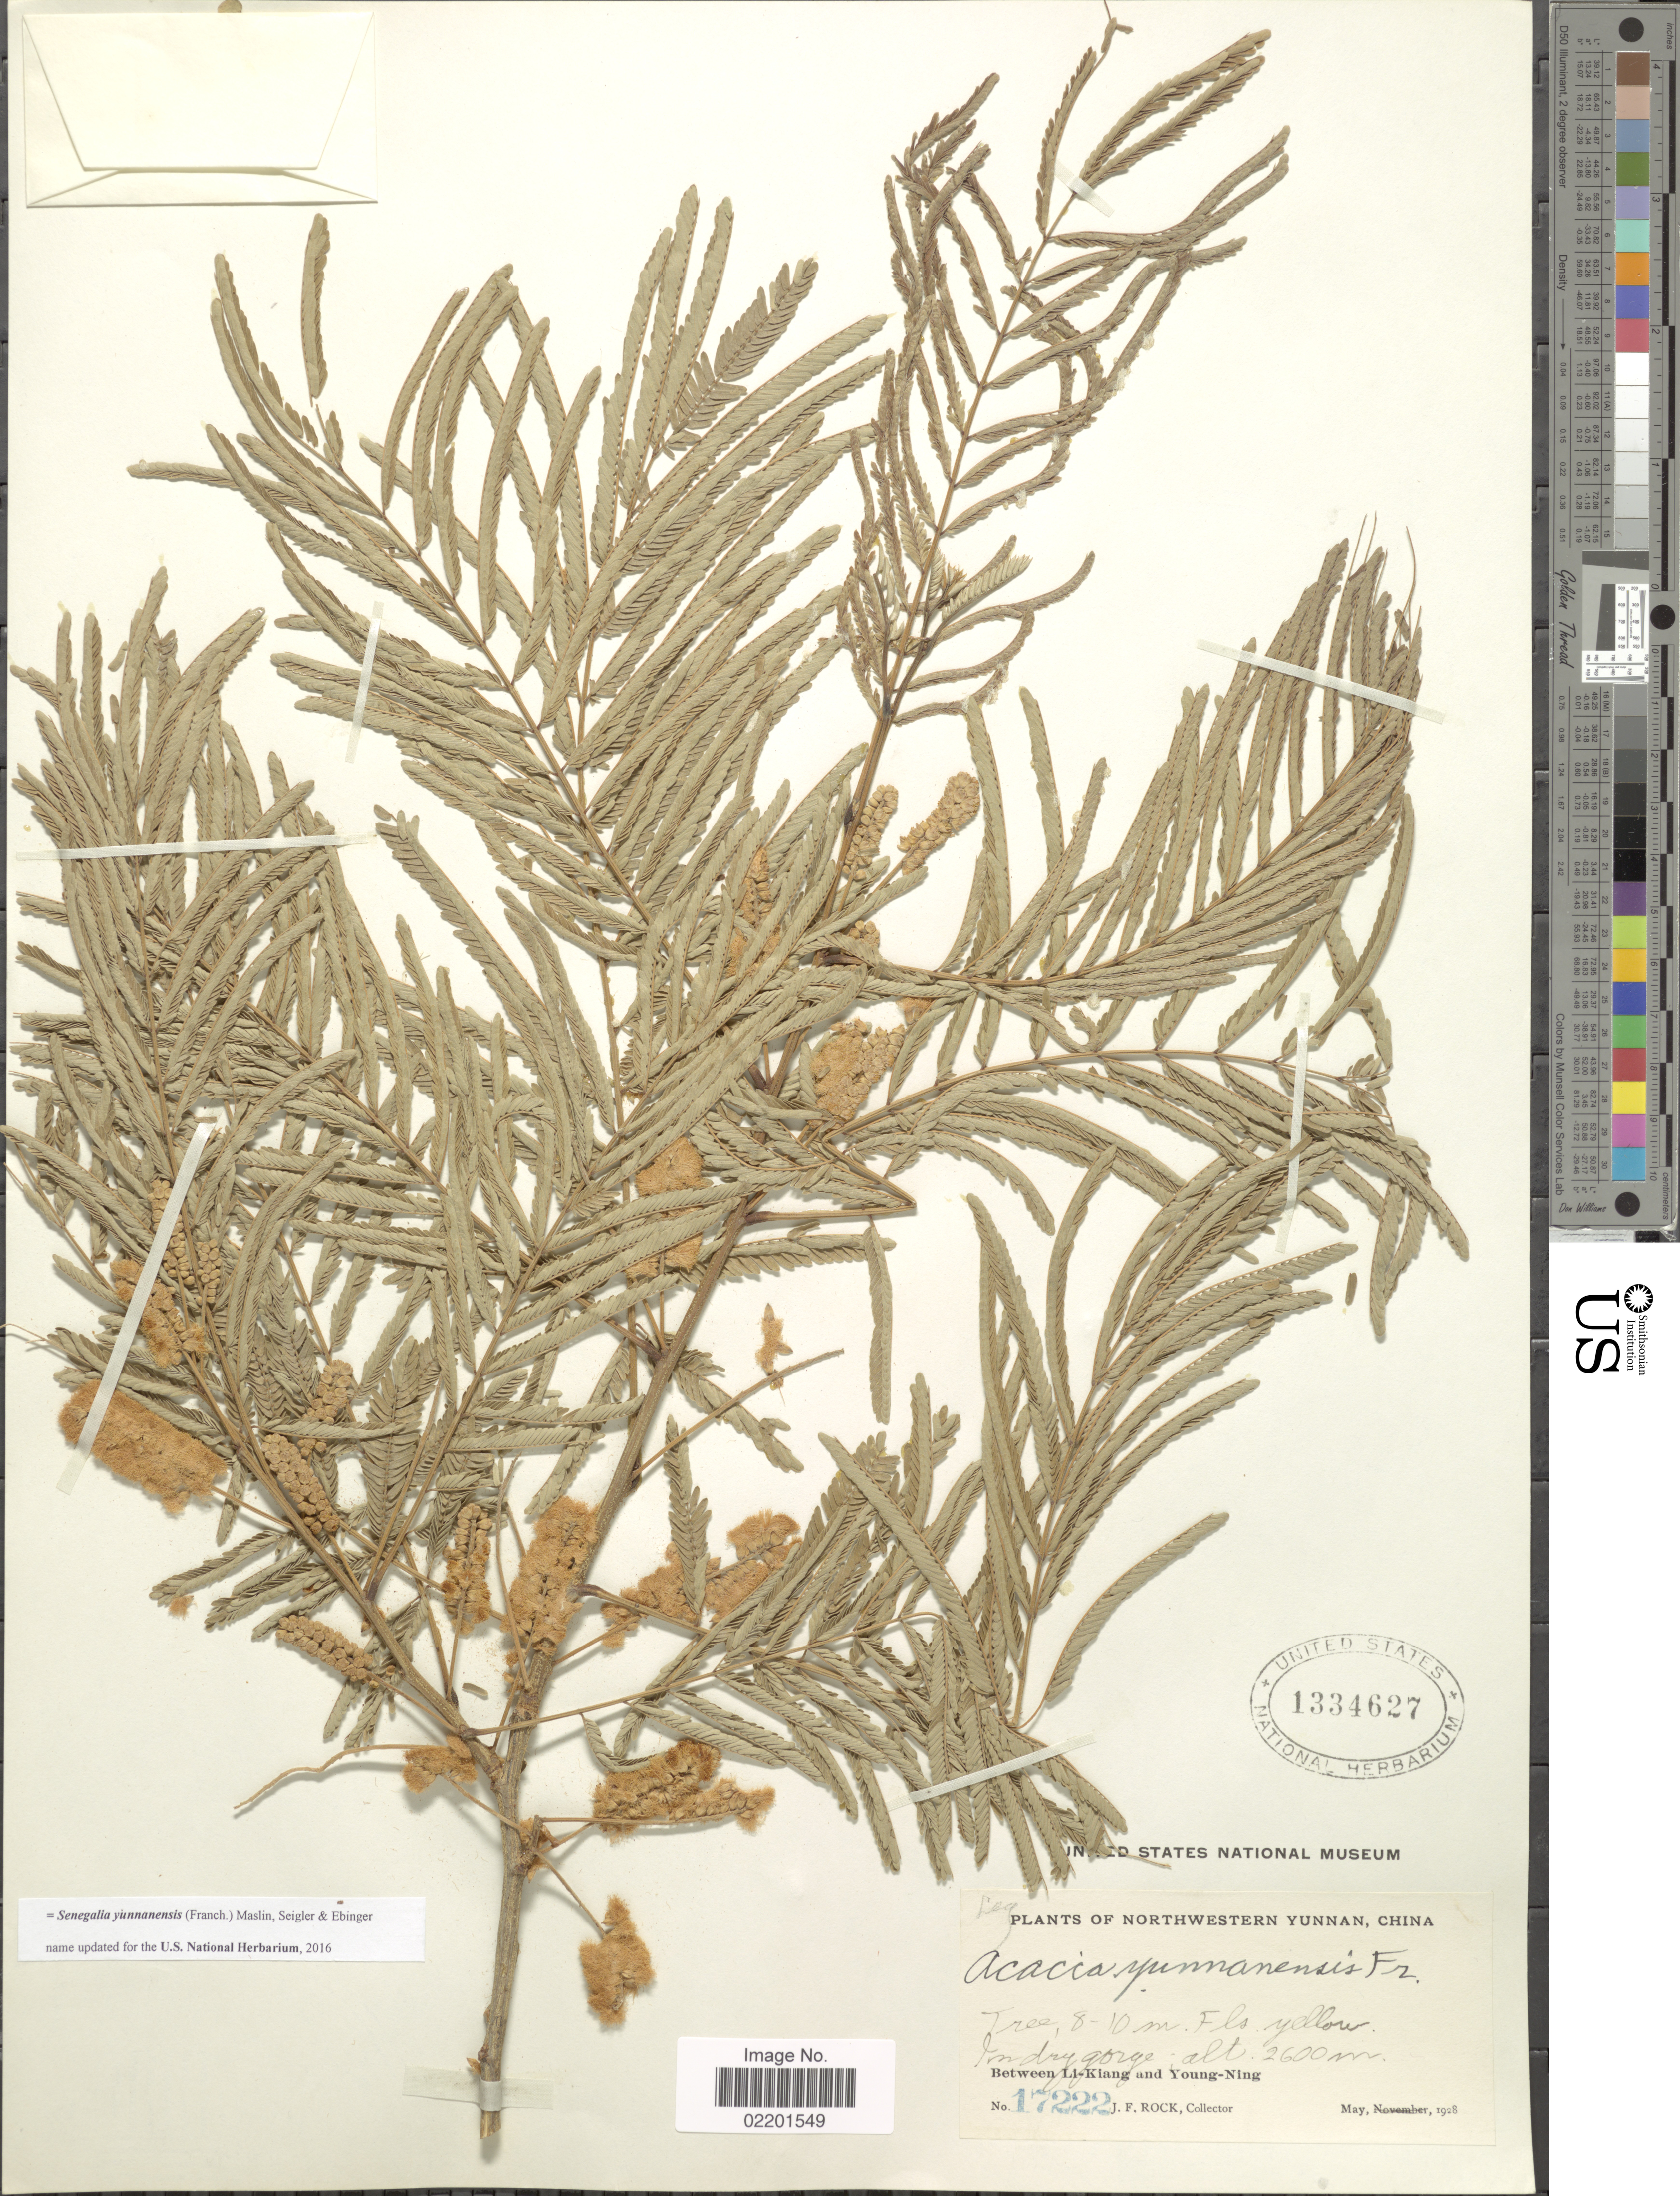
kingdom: Plantae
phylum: Tracheophyta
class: Magnoliopsida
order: Fabales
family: Fabaceae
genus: Senegalia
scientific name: Senegalia yunnanensis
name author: (Franch.) Maslin et al.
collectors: J. Rock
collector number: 17222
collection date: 1928-05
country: China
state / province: Yunnan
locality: Northwestern Yunnan, China. Between Li-Kiang and Young-Ning.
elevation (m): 2600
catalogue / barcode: US 1334627